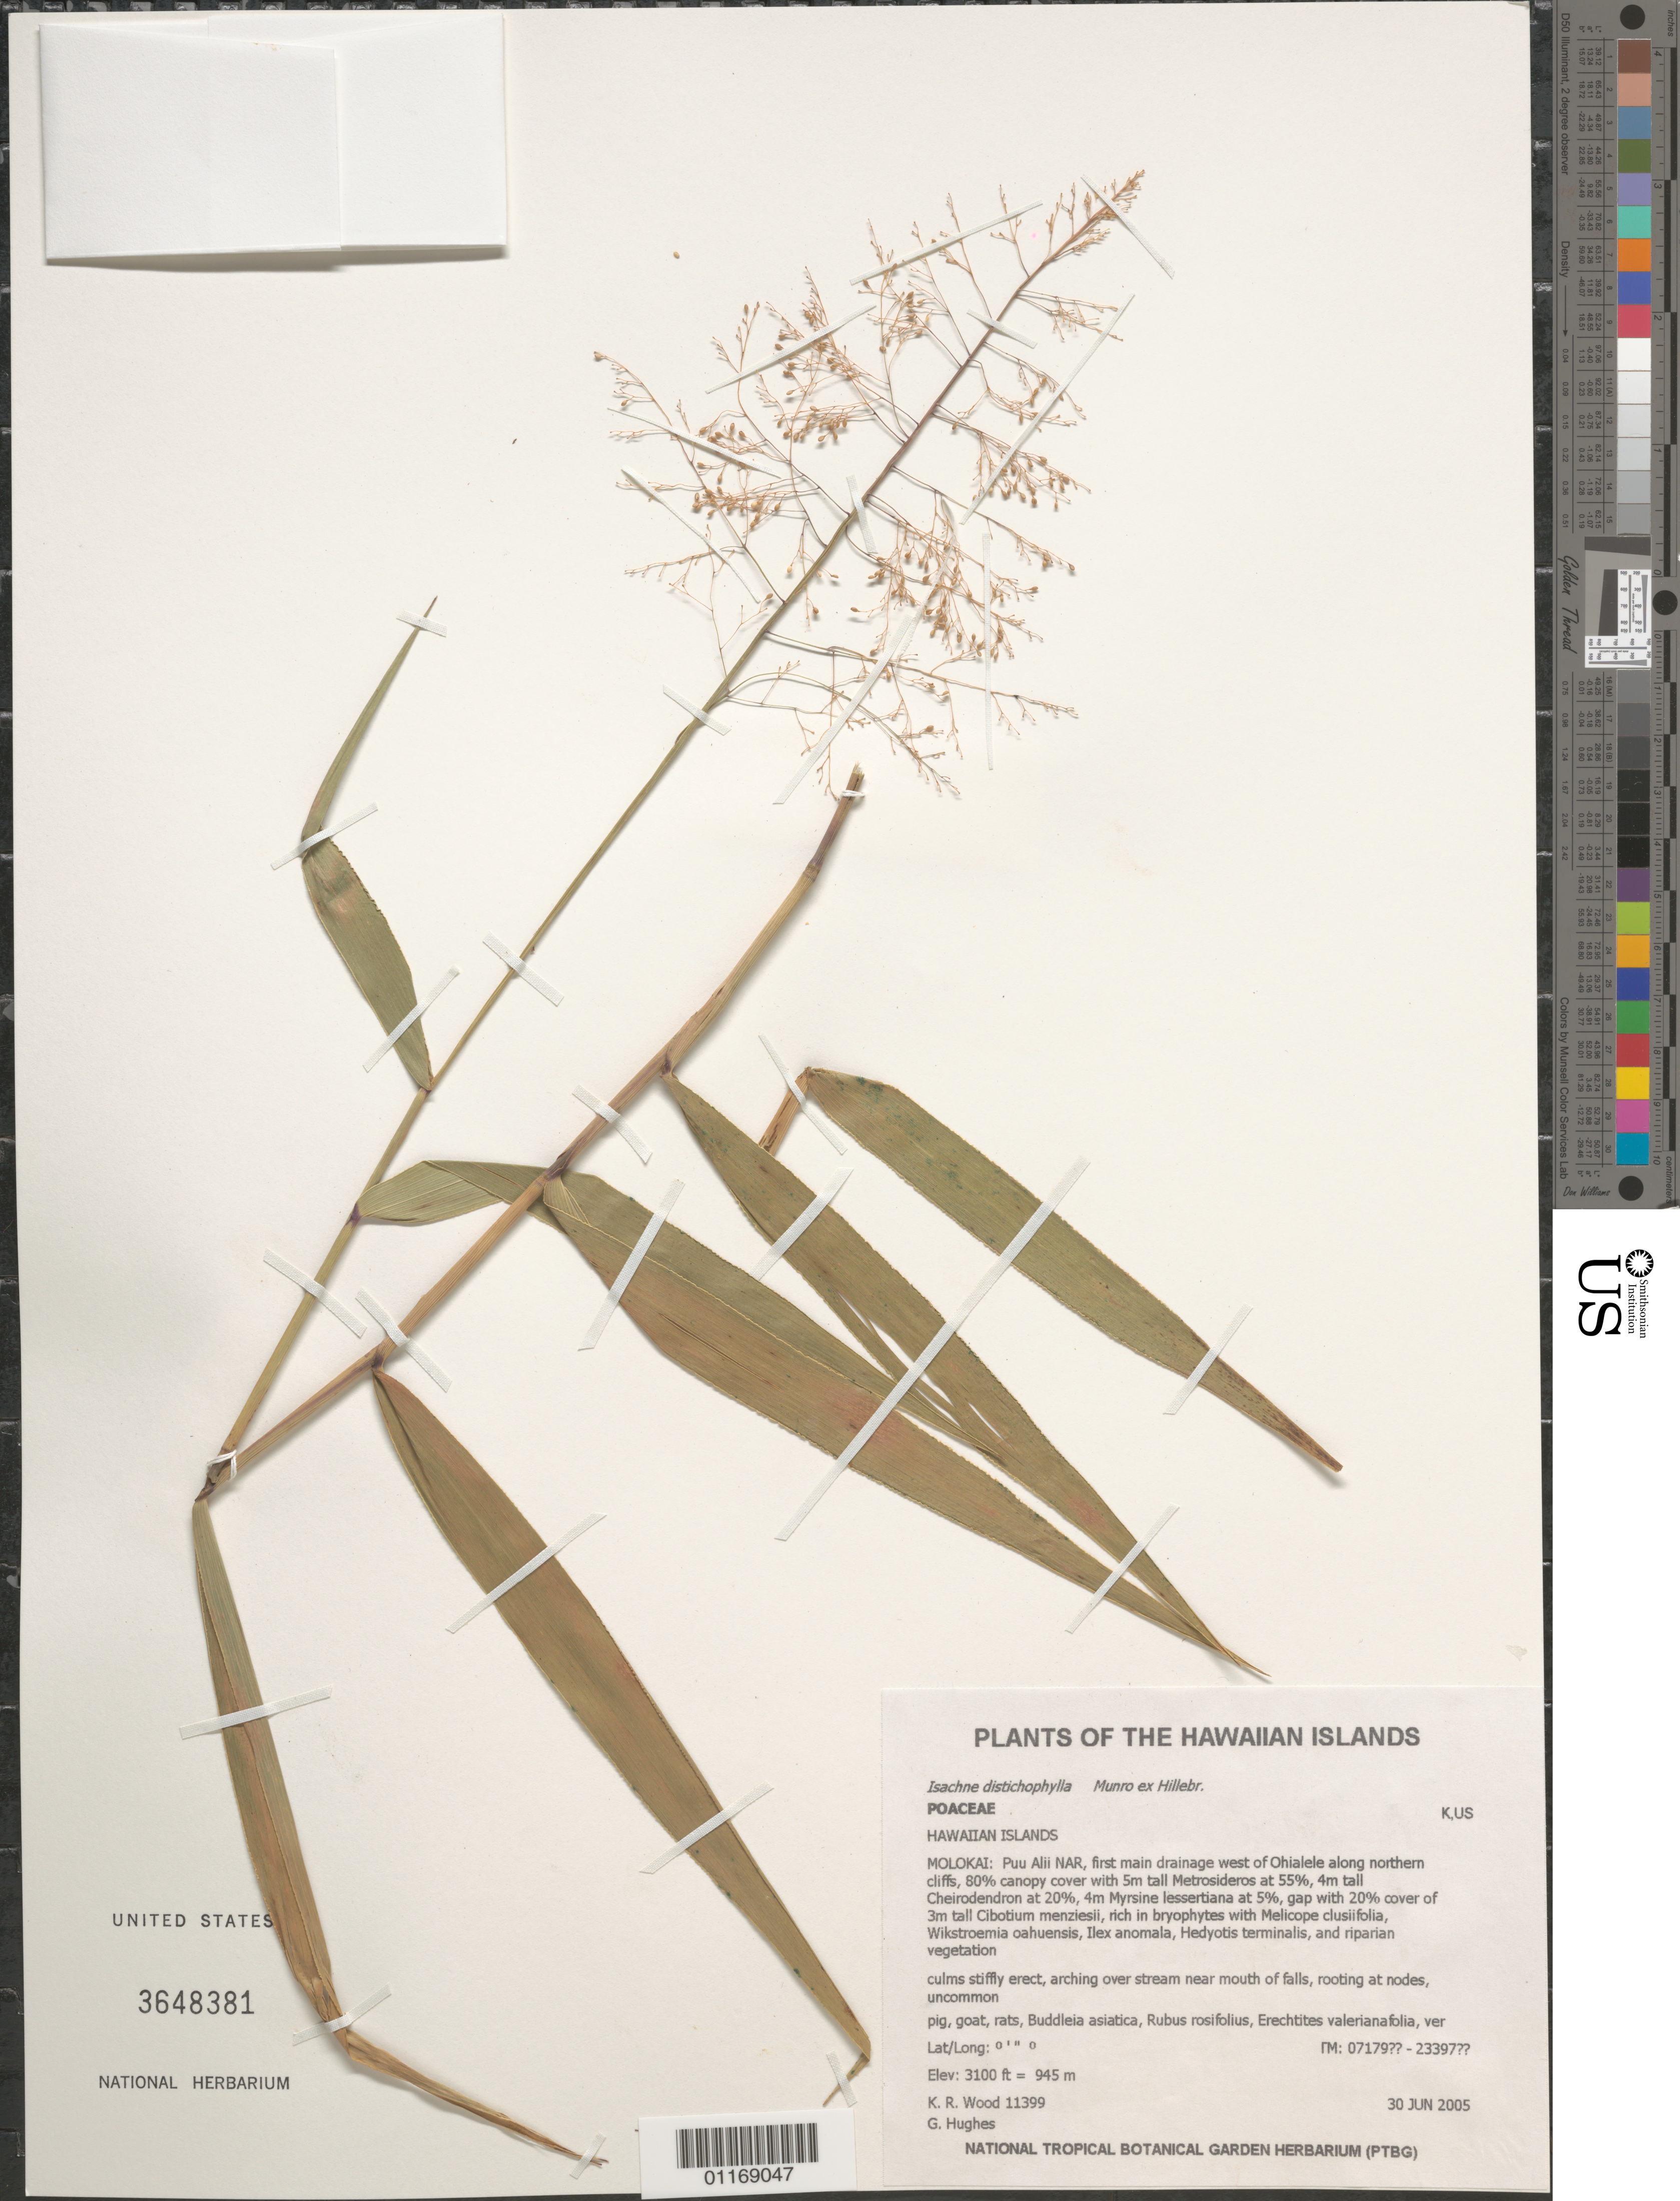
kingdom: Plantae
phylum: Tracheophyta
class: Liliopsida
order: Poales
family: Poaceae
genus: Isachne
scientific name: Isachne distichophylla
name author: Munro ex Hillebr.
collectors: K. R. Wood & G. Hughes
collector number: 11399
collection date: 2005-06-30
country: United States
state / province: Hawaii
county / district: Maui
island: Moloka'i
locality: Pu'u Ali'i NAR, first main drainage west of Ohialele along northern cliffs.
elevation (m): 945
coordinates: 07179??, 23397??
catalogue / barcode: US 3648381